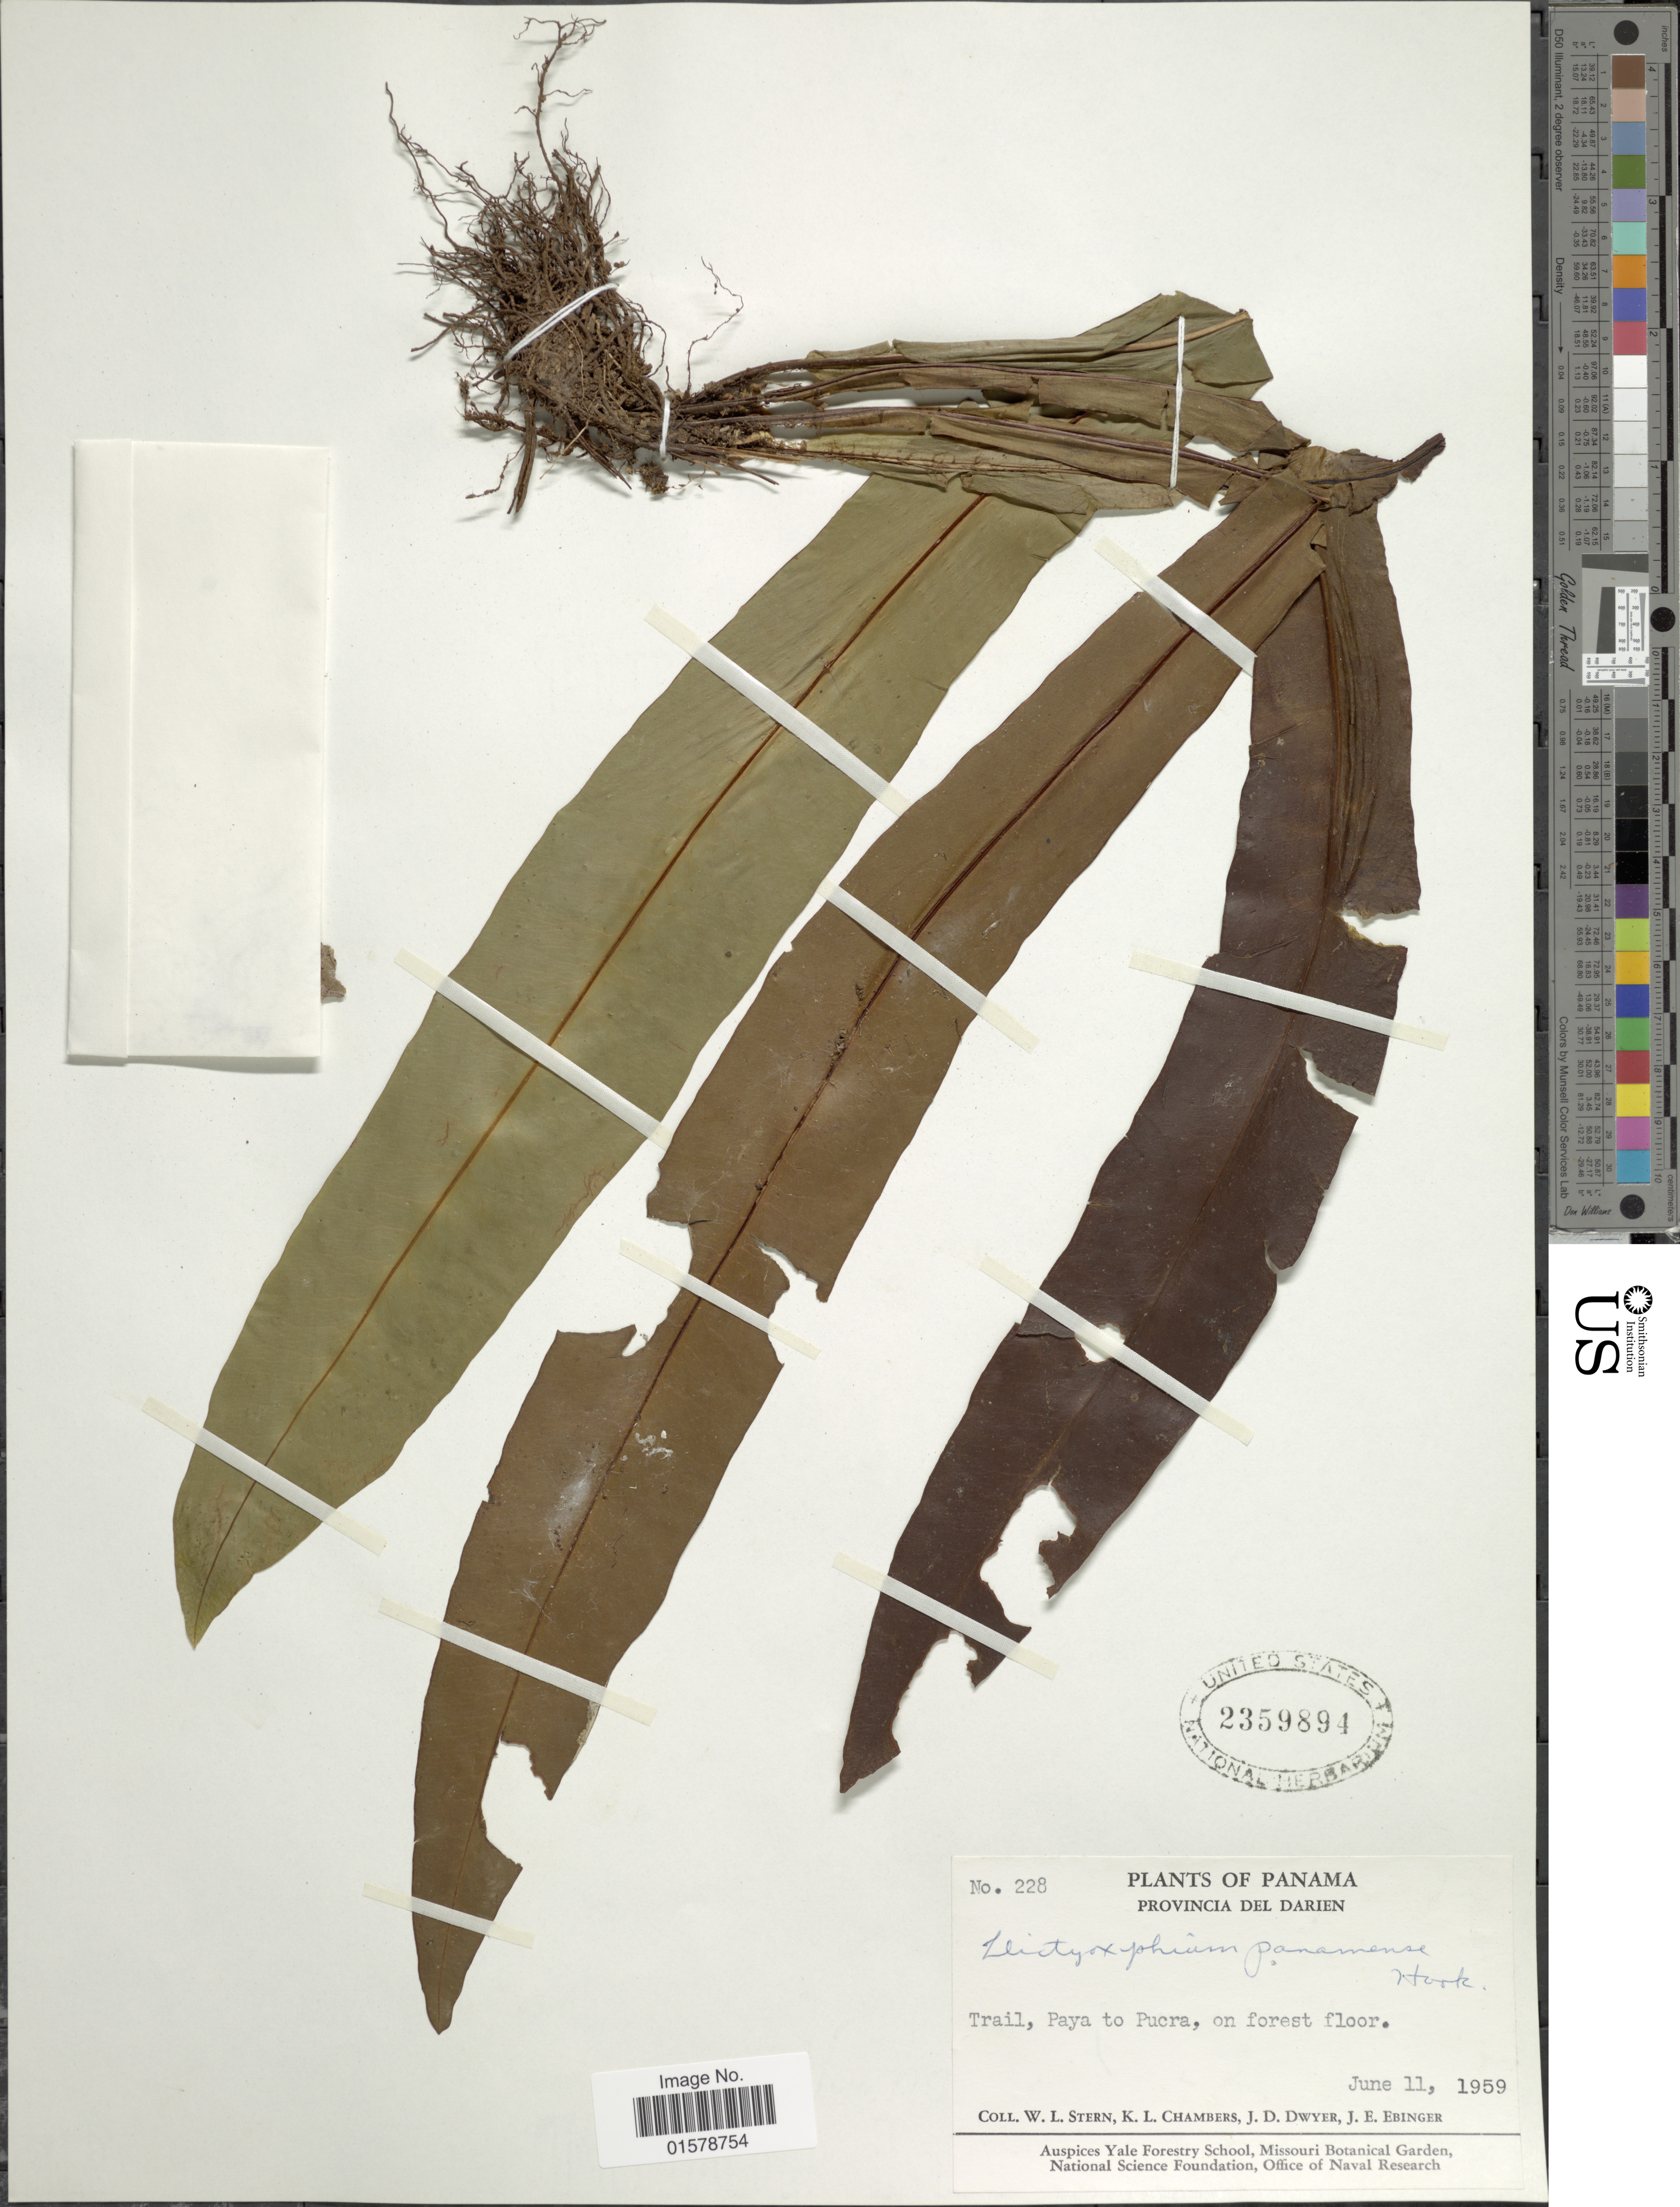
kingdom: Plantae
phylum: Tracheophyta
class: Polypodiopsida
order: Polypodiales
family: Tectariaceae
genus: Tectaria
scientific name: Tectaria panamensis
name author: (Hook.) R.M. Tryon & A.F. Tryon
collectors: W. L. Stern, K. Chambers, J. D. Dwyer & J. Ebinger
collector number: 228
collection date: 1959-06-11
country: Panama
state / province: Darién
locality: Panama, Provincia del Darien, Trail, Paya to pucra, on forest floor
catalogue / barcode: US 2359894